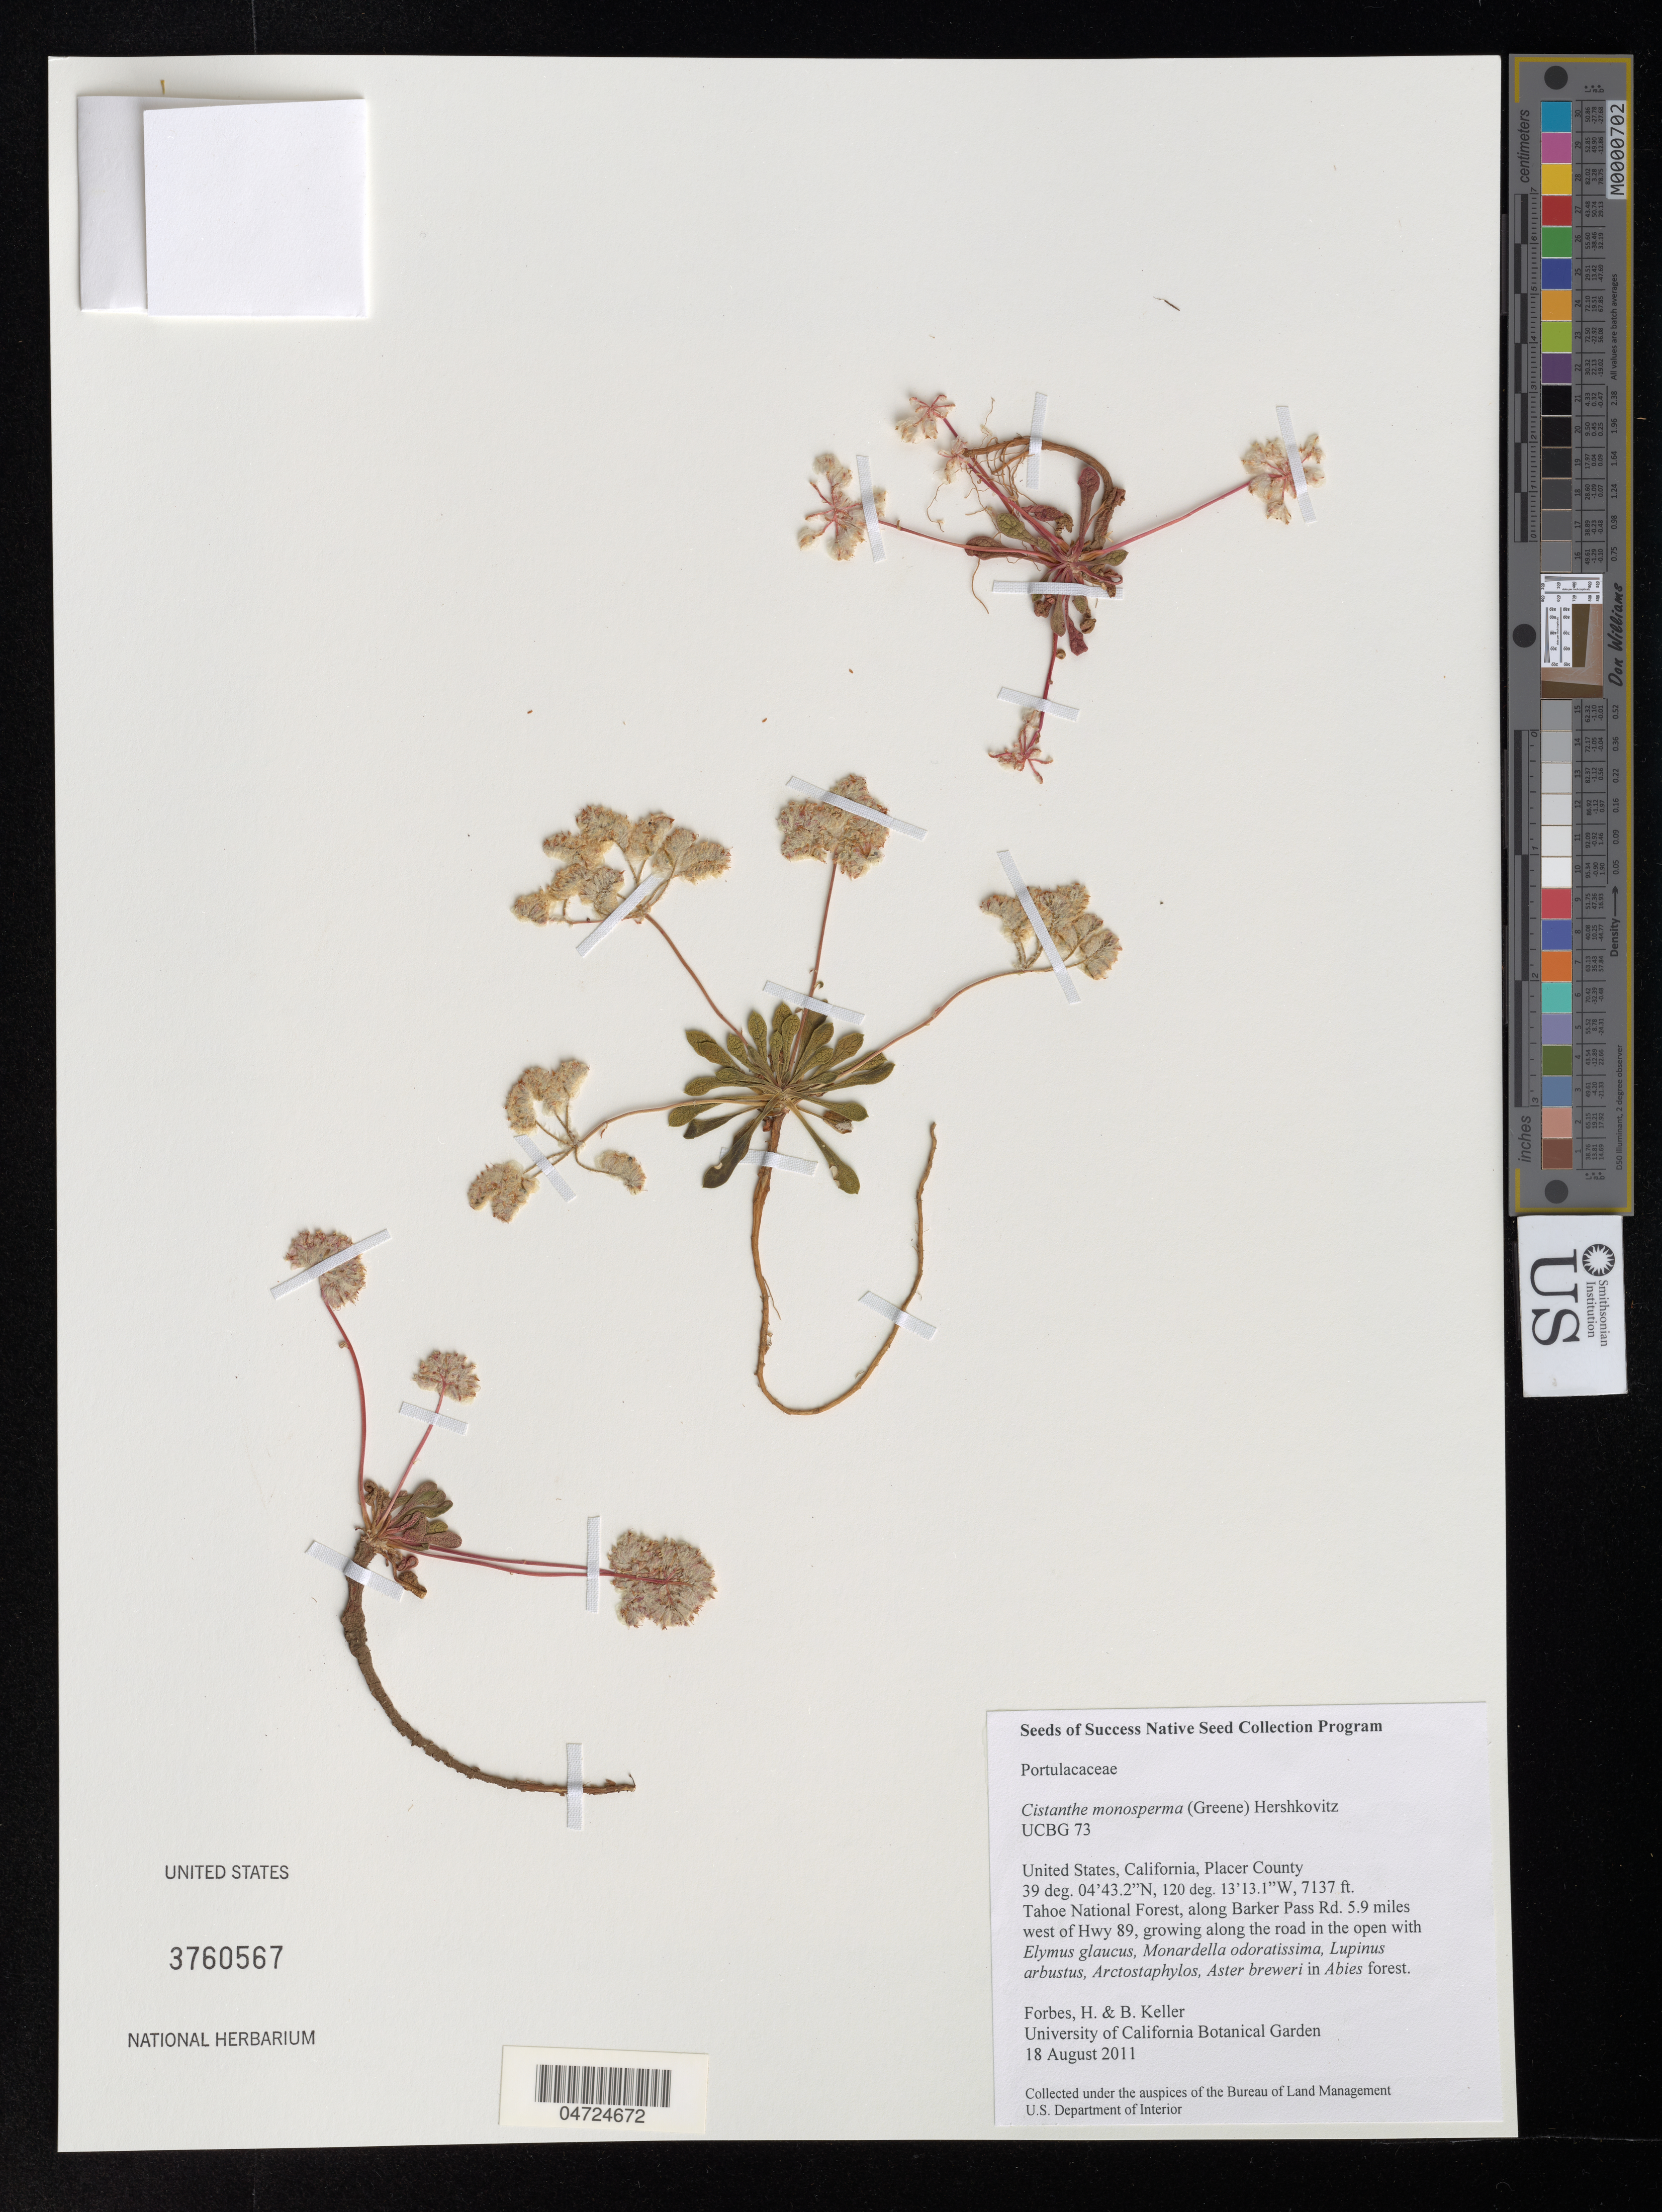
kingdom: Plantae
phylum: Tracheophyta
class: Magnoliopsida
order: Caryophyllales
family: Montiaceae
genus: Cistanthe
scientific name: Cistanthe monosperma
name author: (Greene) Hershk.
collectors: H. Forbes & B. Keller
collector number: UCBG 73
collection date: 2011-08-18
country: United States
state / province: California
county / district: Placer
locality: Placer County. Tahoe National Forest, along Barker Pass Rd. 5.9 miles west of Hwy 89.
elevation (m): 2175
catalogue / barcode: US 3760567